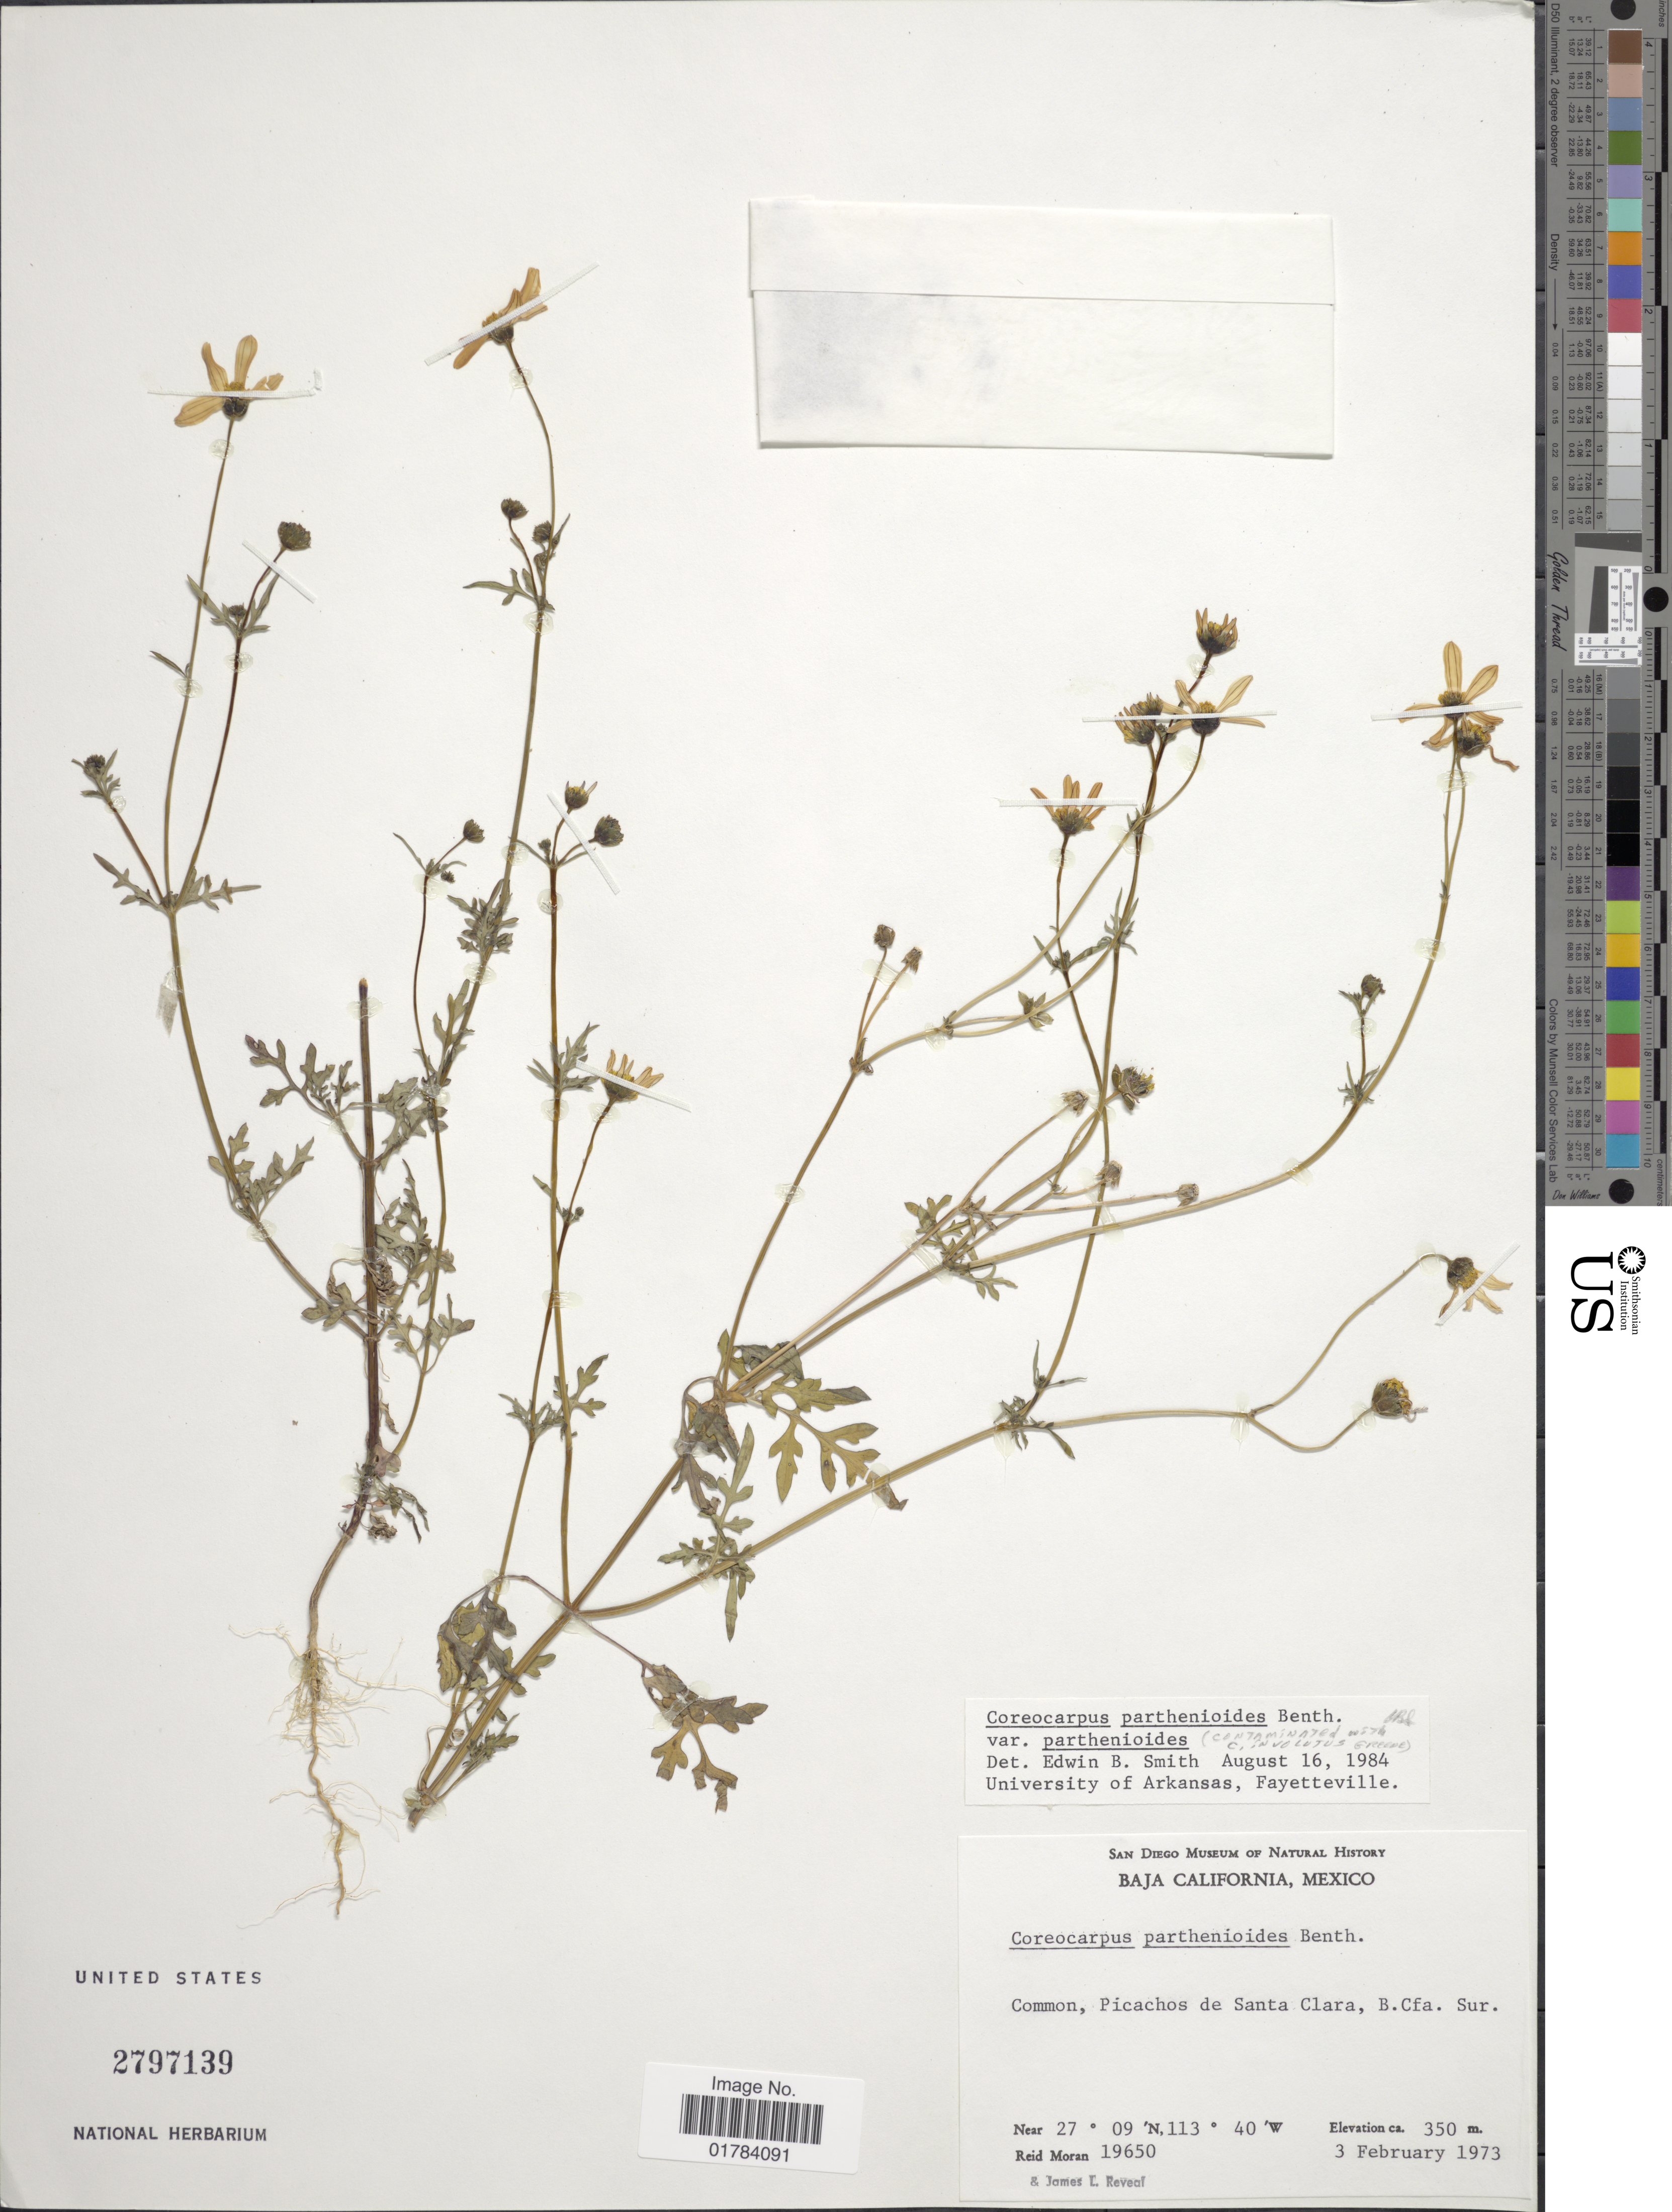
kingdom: Plantae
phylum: Tracheophyta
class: Magnoliopsida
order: Asterales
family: Asteraceae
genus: Coreocarpus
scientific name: Coreocarpus parthenioides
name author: Benth.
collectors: R. V. Moran & J. L. Reveal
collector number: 19650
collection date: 1973-02-03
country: Mexico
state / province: Baja California Sur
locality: Common, Picachos de Santa Clara, B. Cfa. Sur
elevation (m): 350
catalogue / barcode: US 2797139